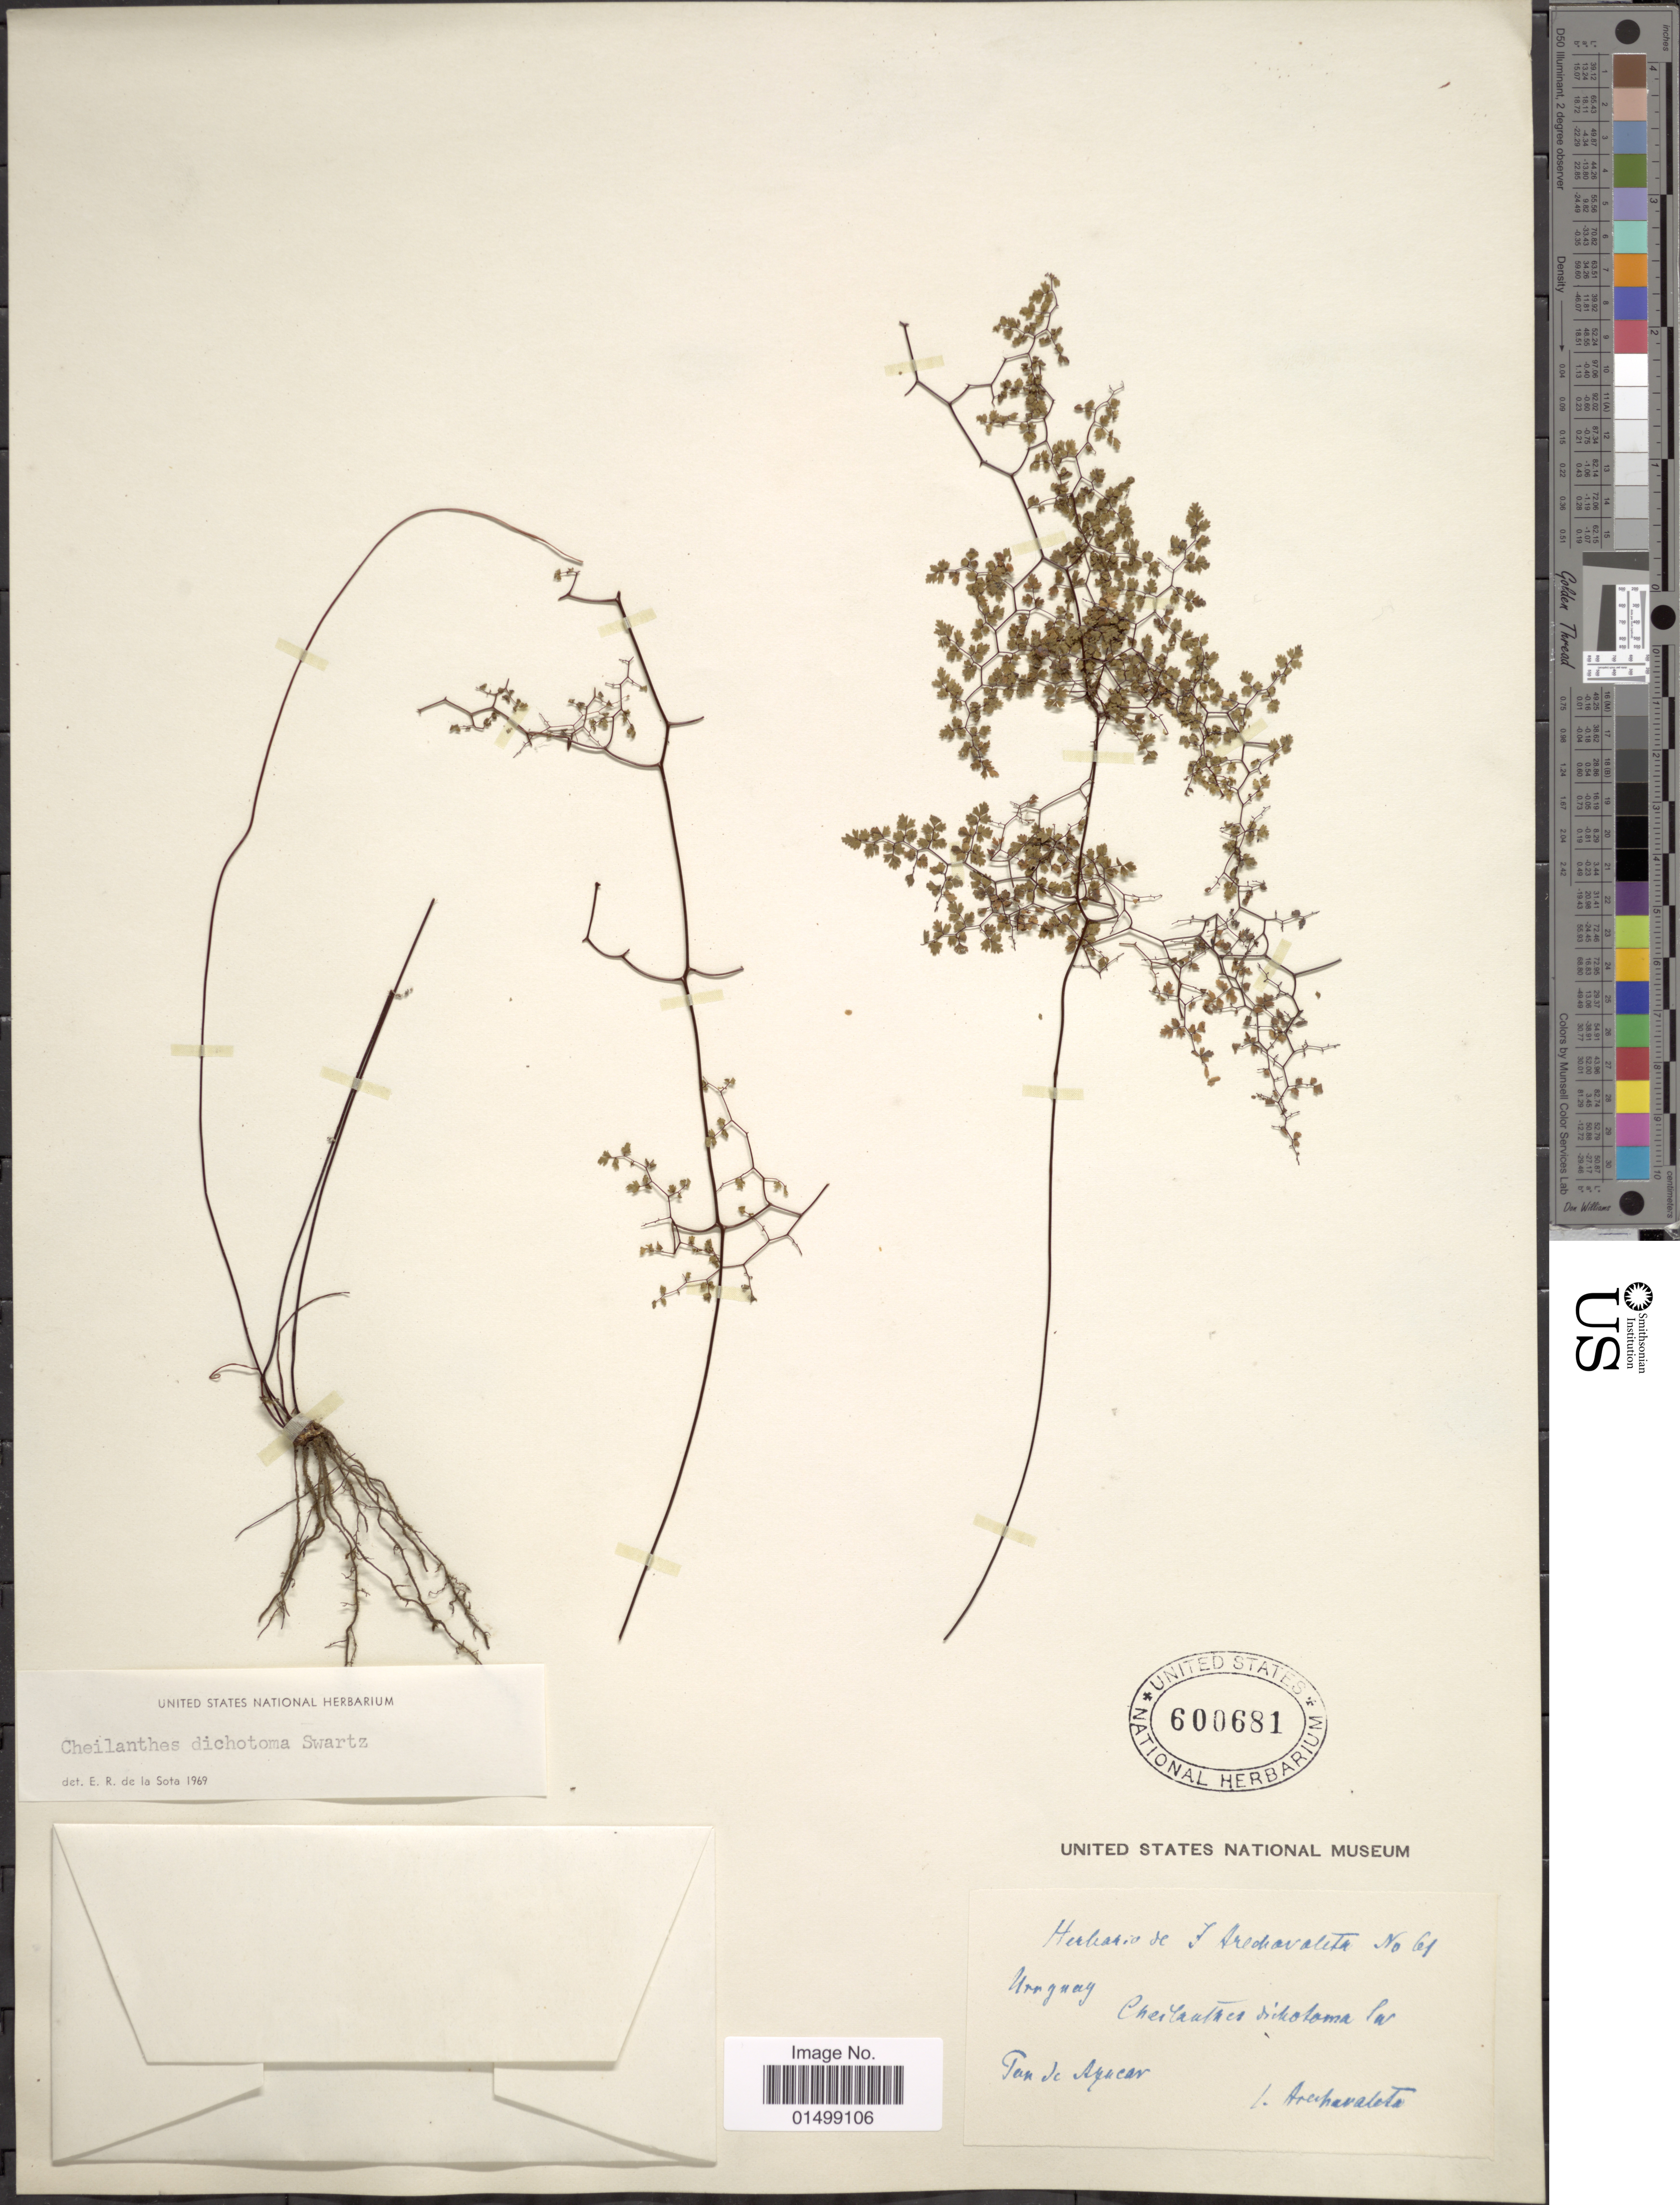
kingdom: Plantae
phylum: Tracheophyta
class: Polypodiopsida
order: Polypodiales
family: Pteridaceae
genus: Cheilanthes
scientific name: Cheilanthes dichotoma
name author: (Cav.) Sw.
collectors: J. Arechavaleta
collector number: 61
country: Uruguay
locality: Pan de Azucar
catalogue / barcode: US 600681